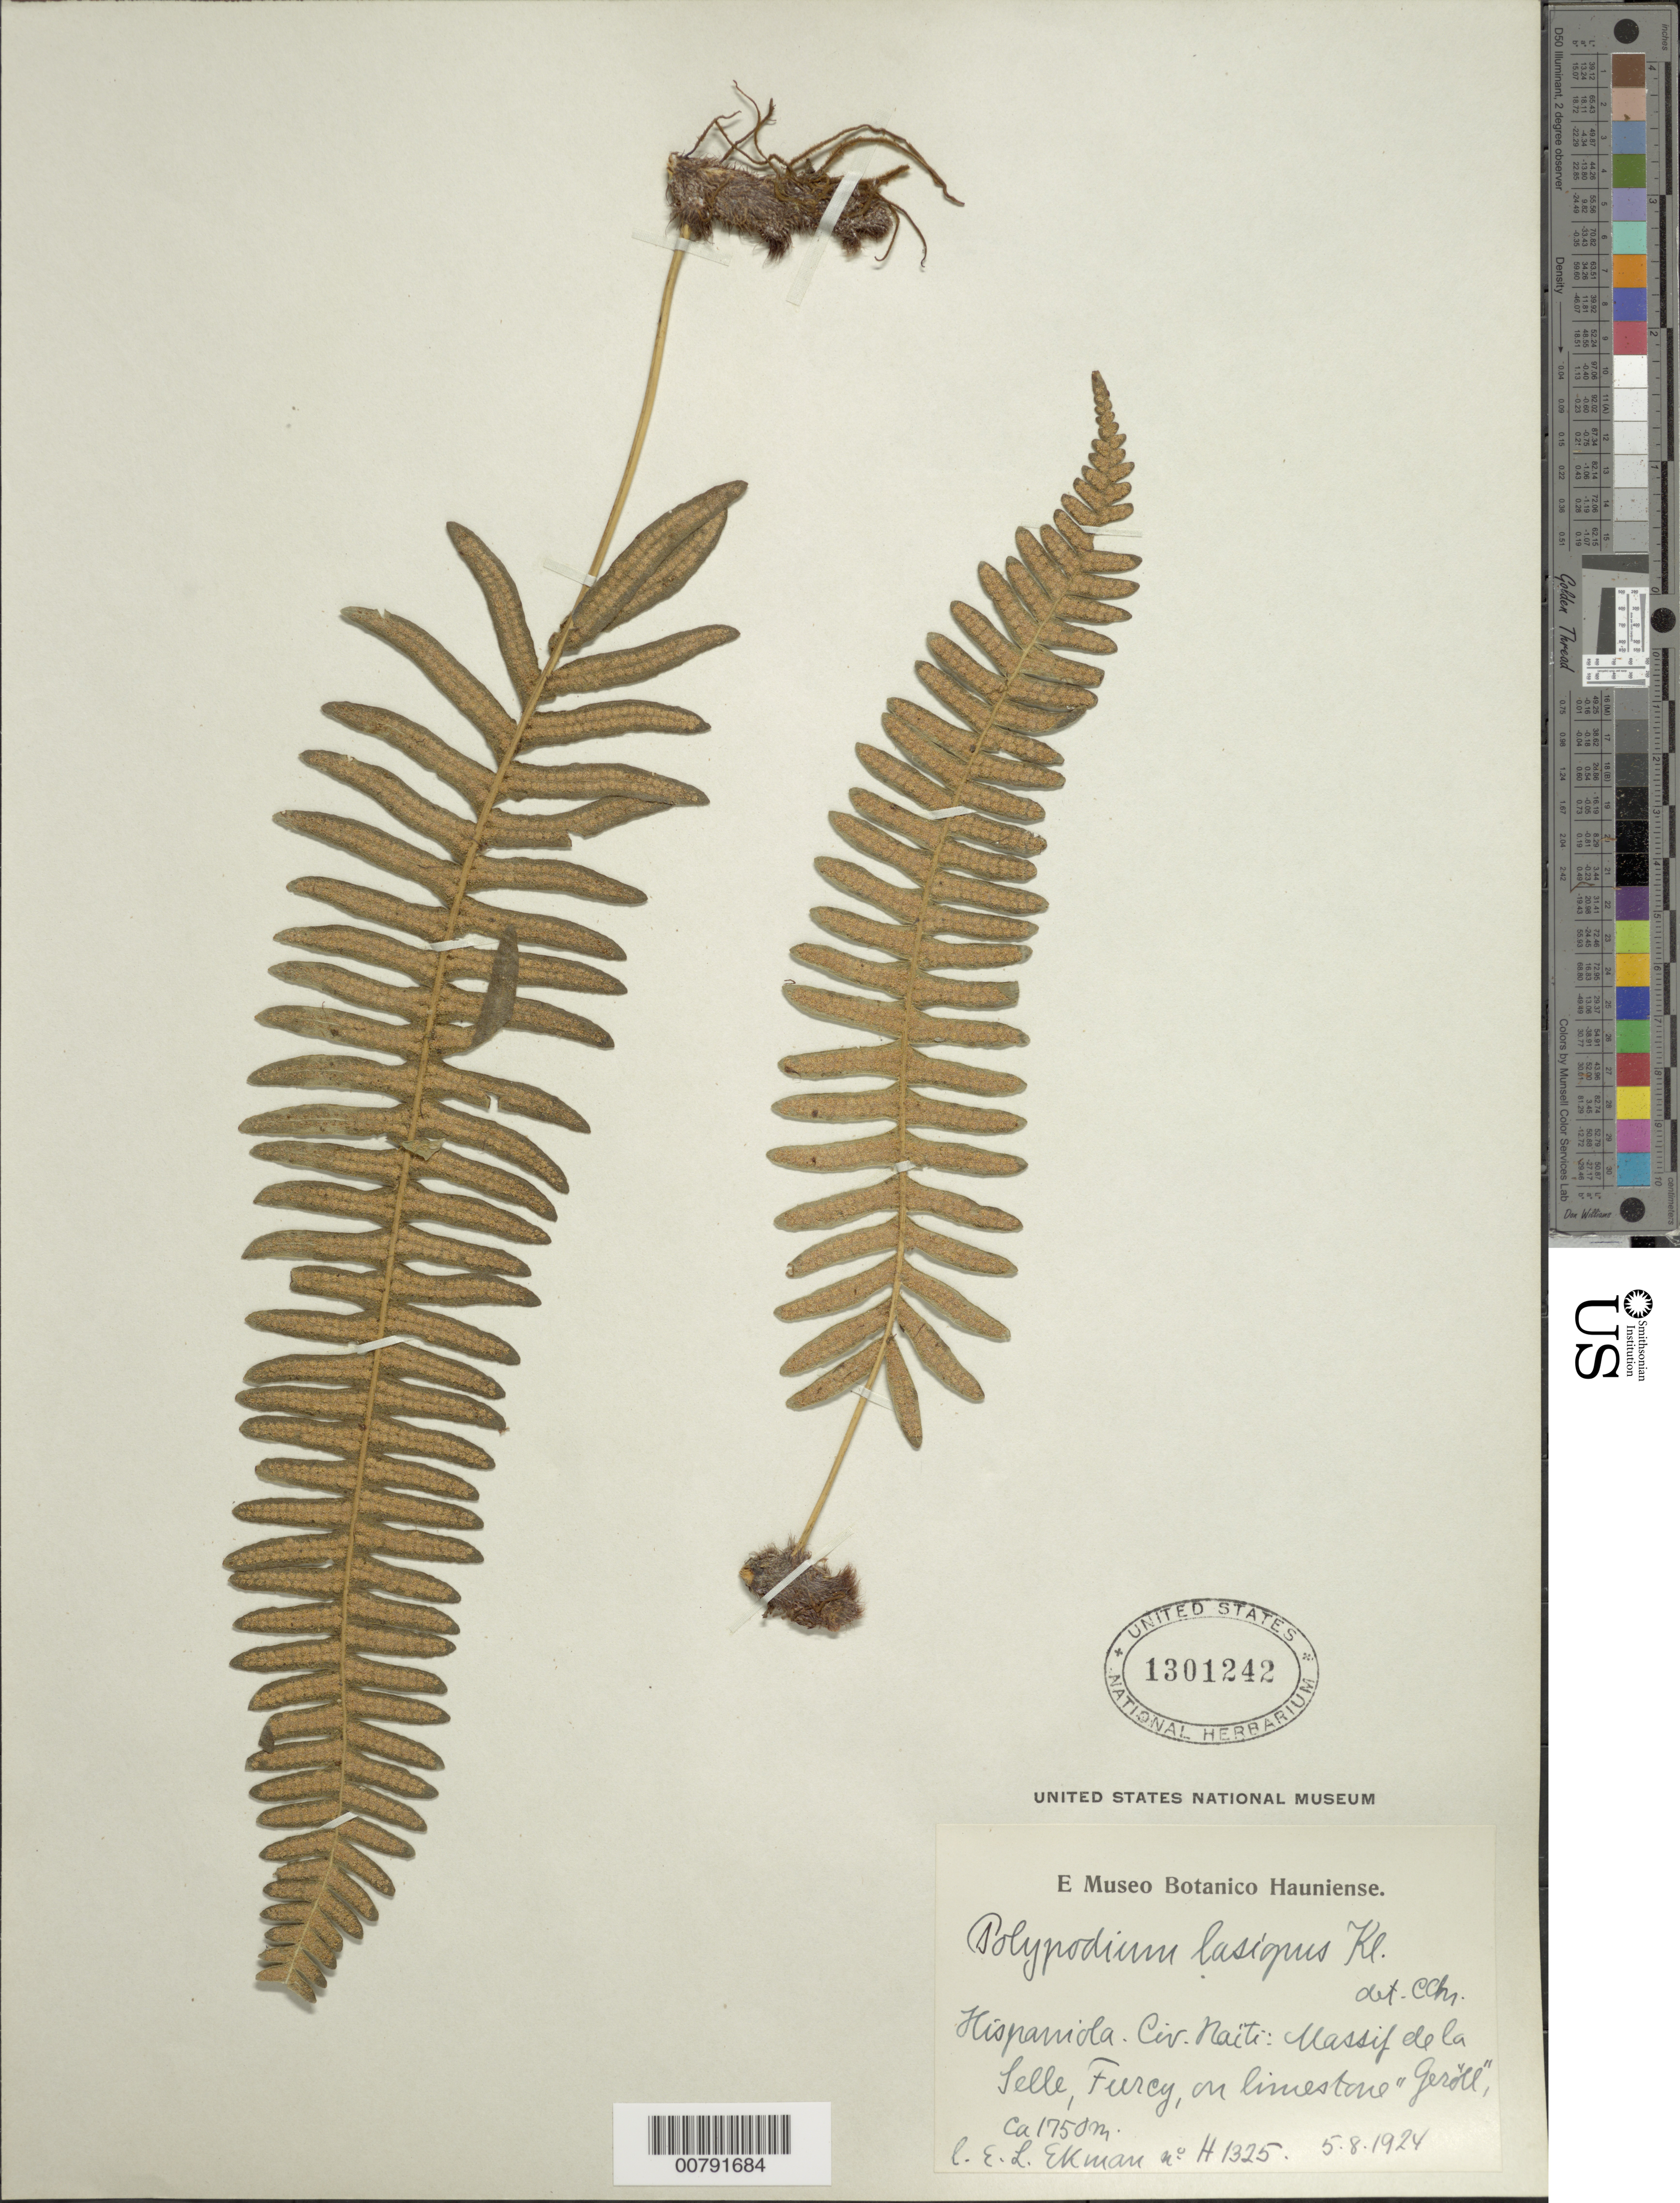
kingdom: Plantae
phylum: Tracheophyta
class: Polypodiopsida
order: Polypodiales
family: Polypodiaceae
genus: Serpocaulon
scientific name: Serpocaulon lasiopus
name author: (Klotzsch) A.R. Sm.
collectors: E. L. Ekman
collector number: H 1325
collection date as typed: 05 Aug 1925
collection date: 1925-08-05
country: Haiti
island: Hispaniola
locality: Massif de la Selle, Furcy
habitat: On limestone "geroll"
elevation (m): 1750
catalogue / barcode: US 1301242